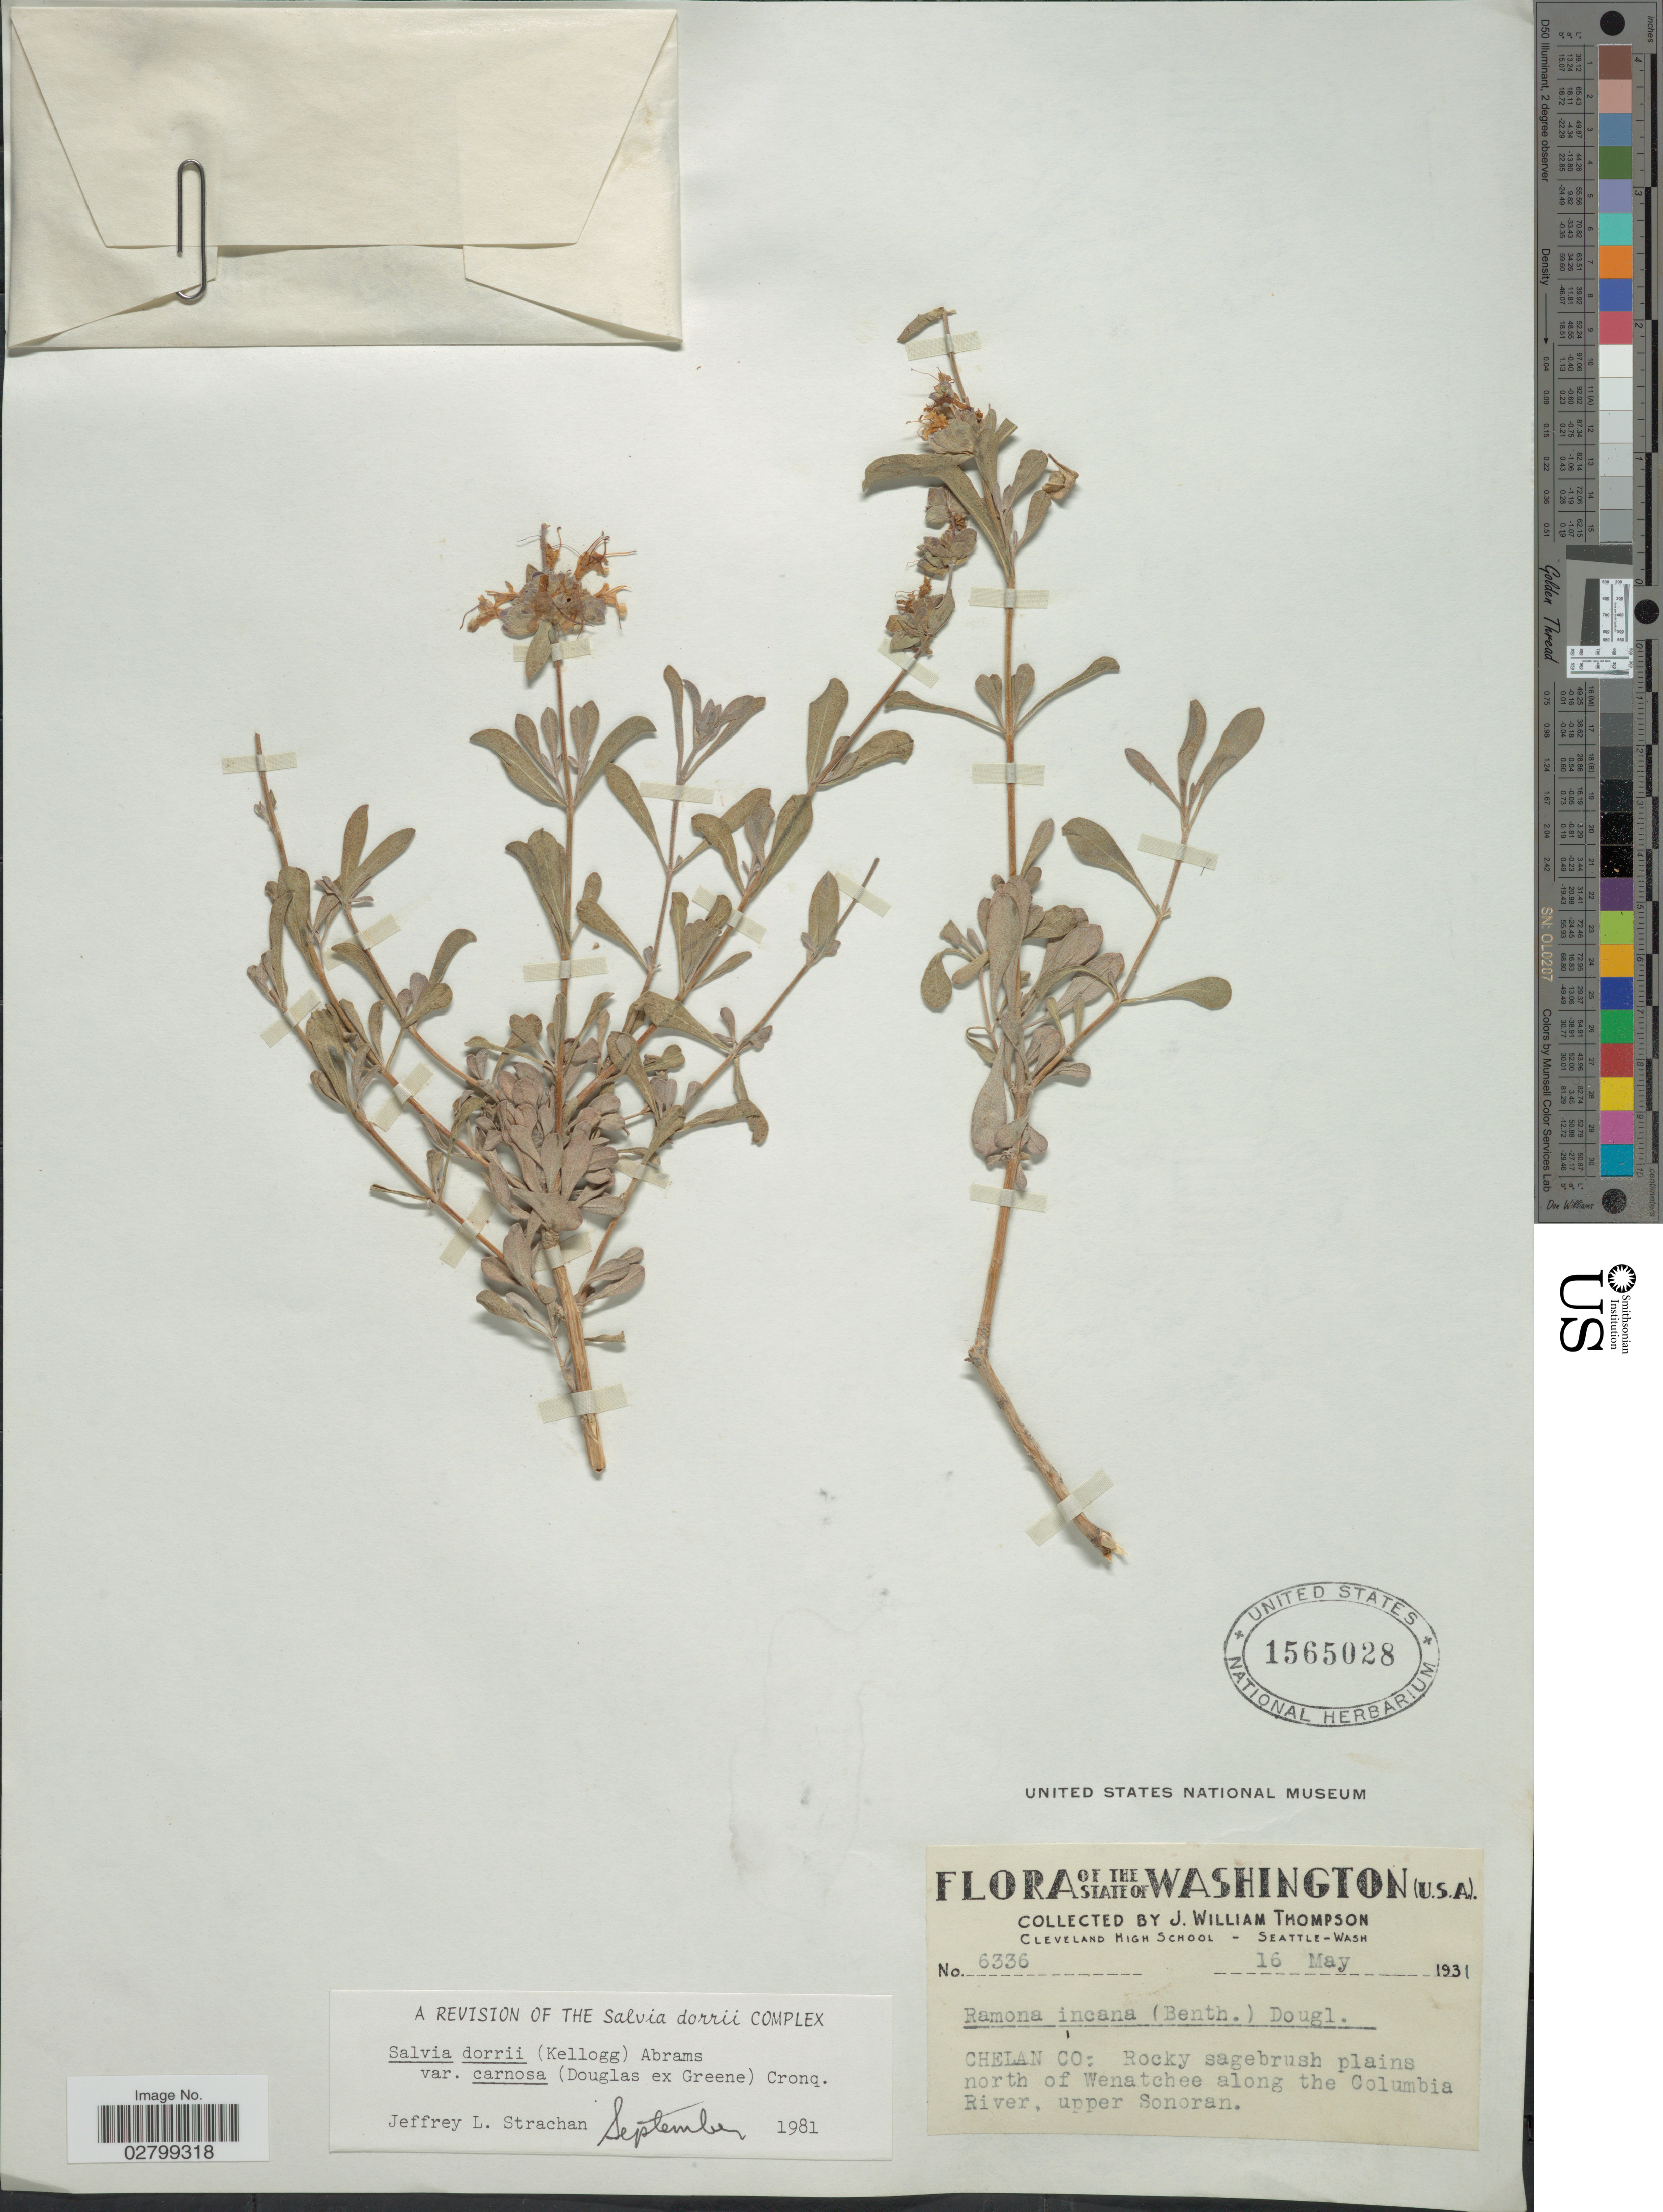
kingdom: Plantae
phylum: Tracheophyta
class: Magnoliopsida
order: Lamiales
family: Lamiaceae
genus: Salvia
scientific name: Salvia dorrii var. carnosa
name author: (Dougl.) Abrams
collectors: J. W. Thompson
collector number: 6336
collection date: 1931-05-16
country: United States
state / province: Washington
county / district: Chelan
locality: Chelan Co.: Rocky sagebrush plains north of Wenatchee along the Columbia River, upper Sonoran.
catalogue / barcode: US 1565028